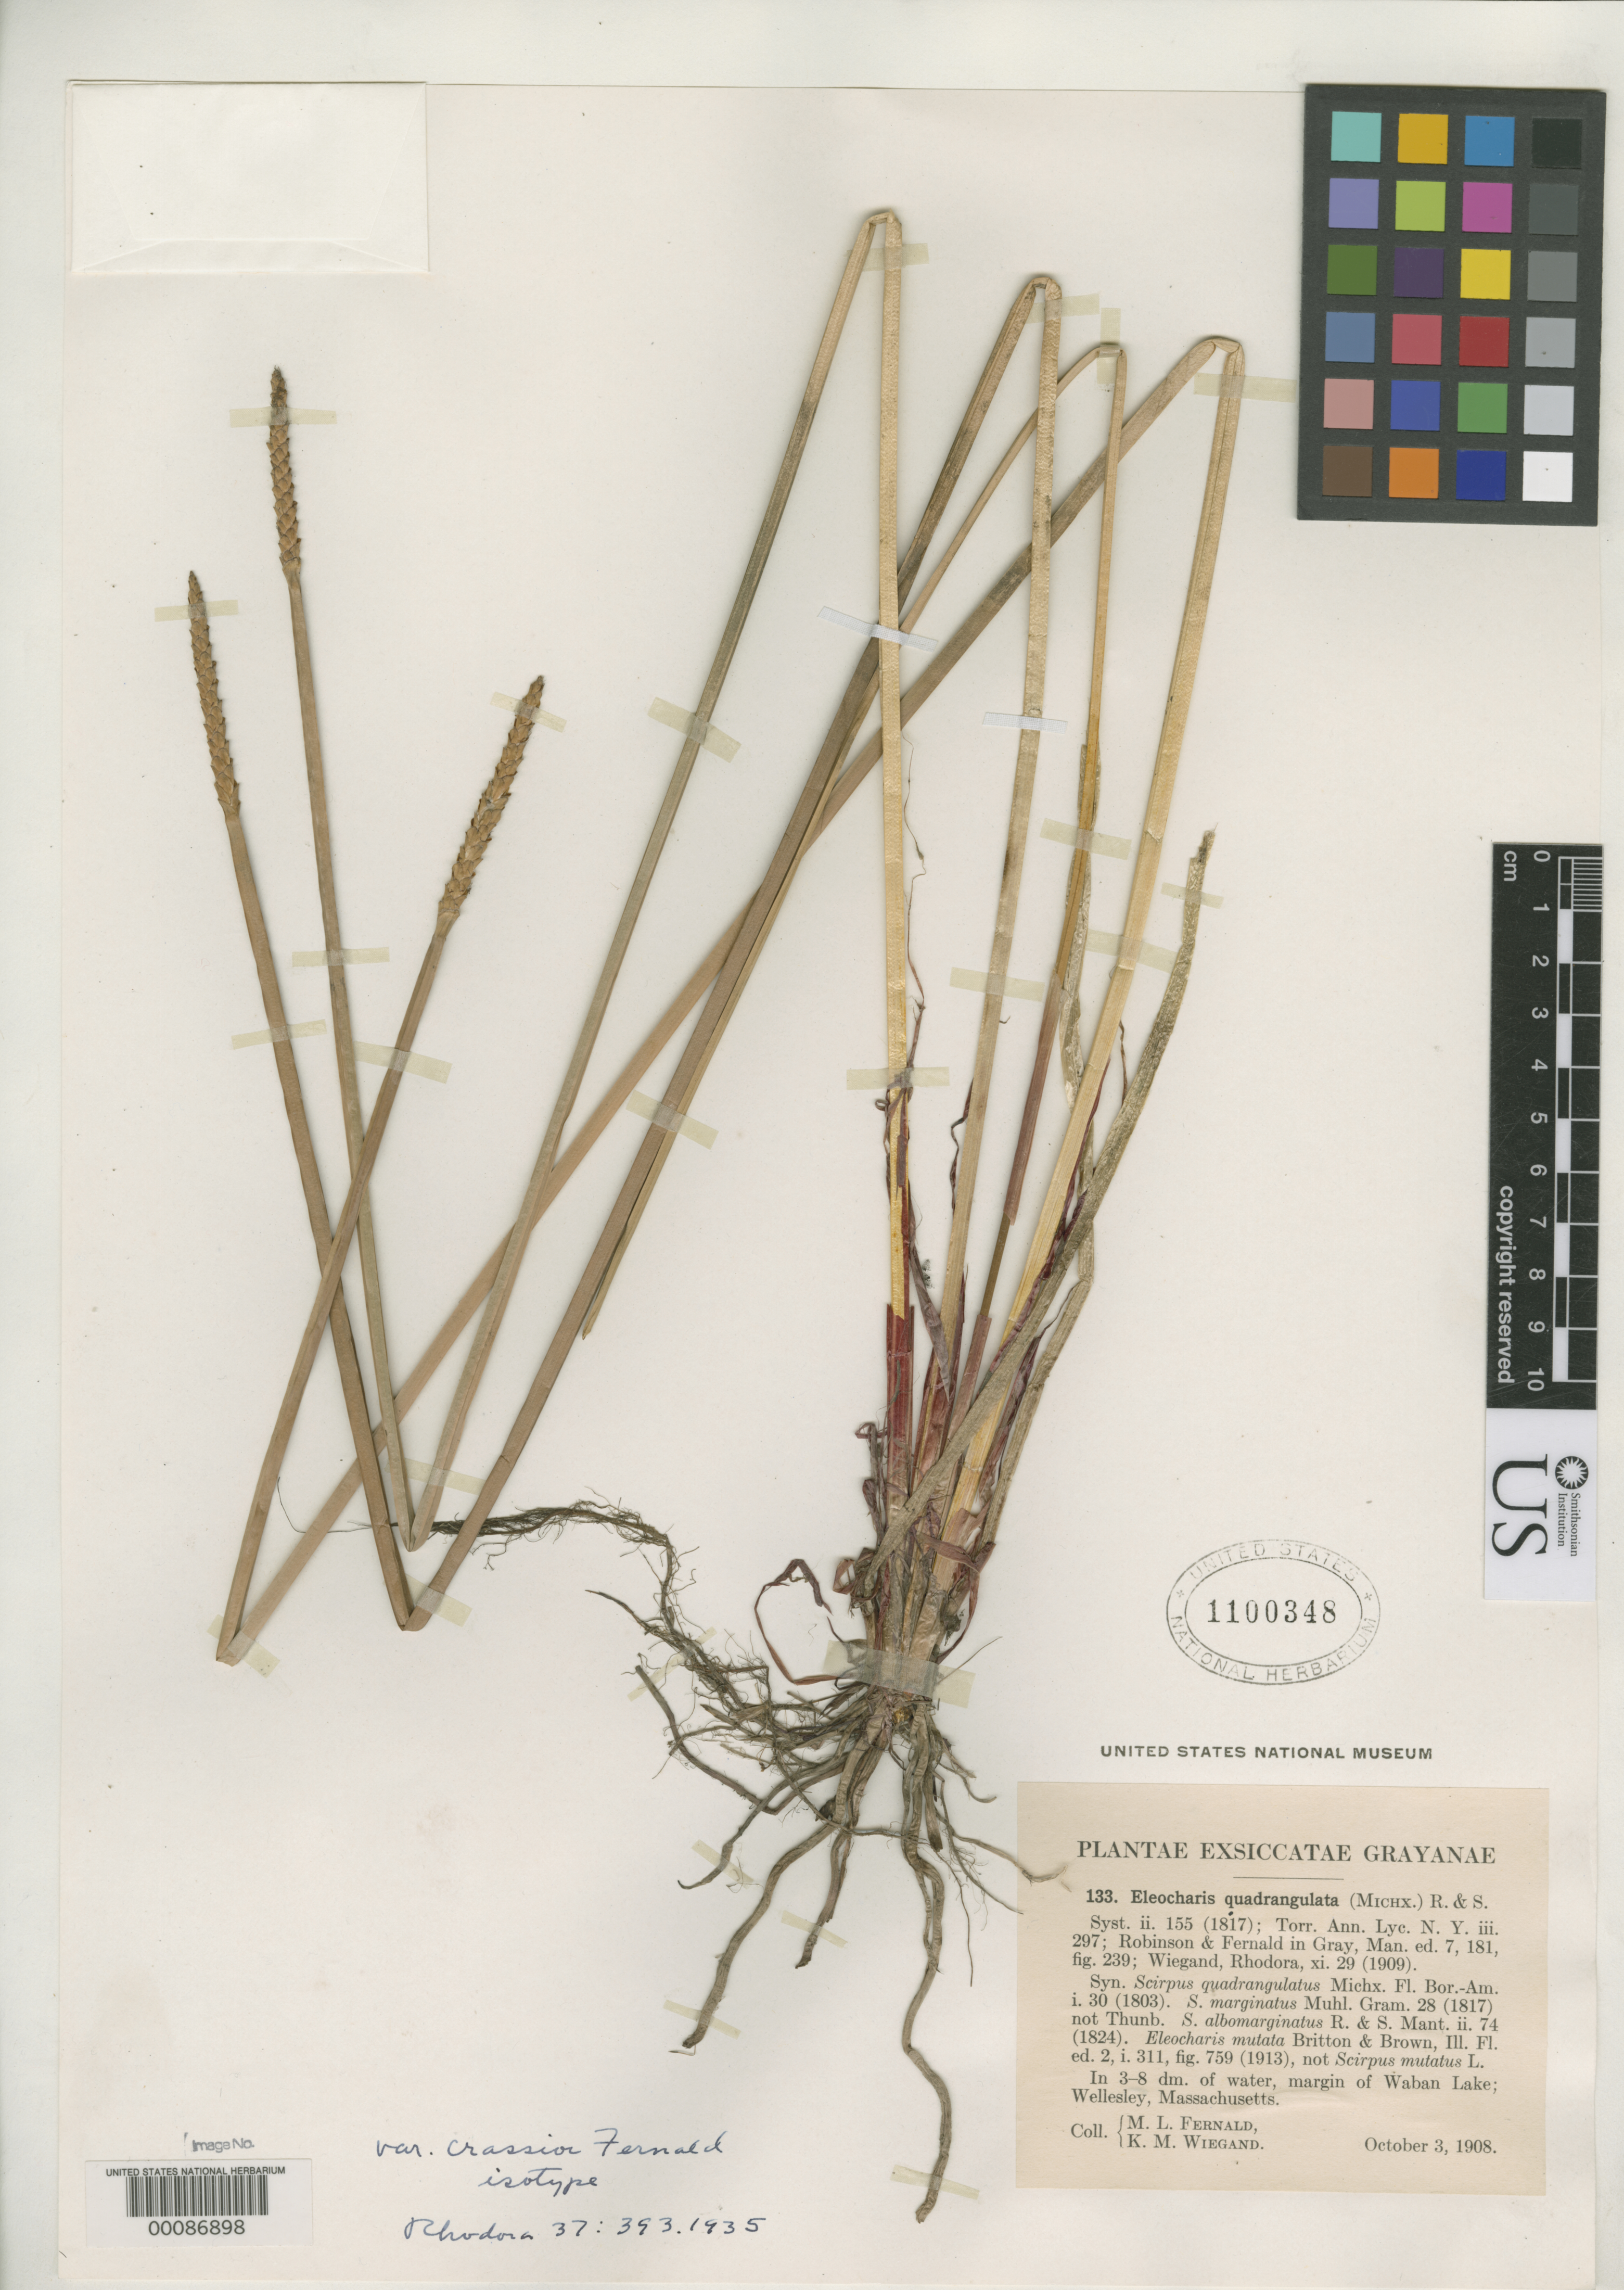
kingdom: Plantae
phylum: Tracheophyta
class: Liliopsida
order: Poales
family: Cyperaceae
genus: Eleocharis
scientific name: Eleocharis quadrangulata var. crassior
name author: Fernald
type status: Isotype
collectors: M. L. Fernald & K. M. Wiegand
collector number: Gray Exs. 133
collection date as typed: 03 Oct 1908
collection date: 1908-10-03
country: United States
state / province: Massachusetts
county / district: Norfolk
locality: Wellesley, Waban Lake.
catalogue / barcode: US 1100348